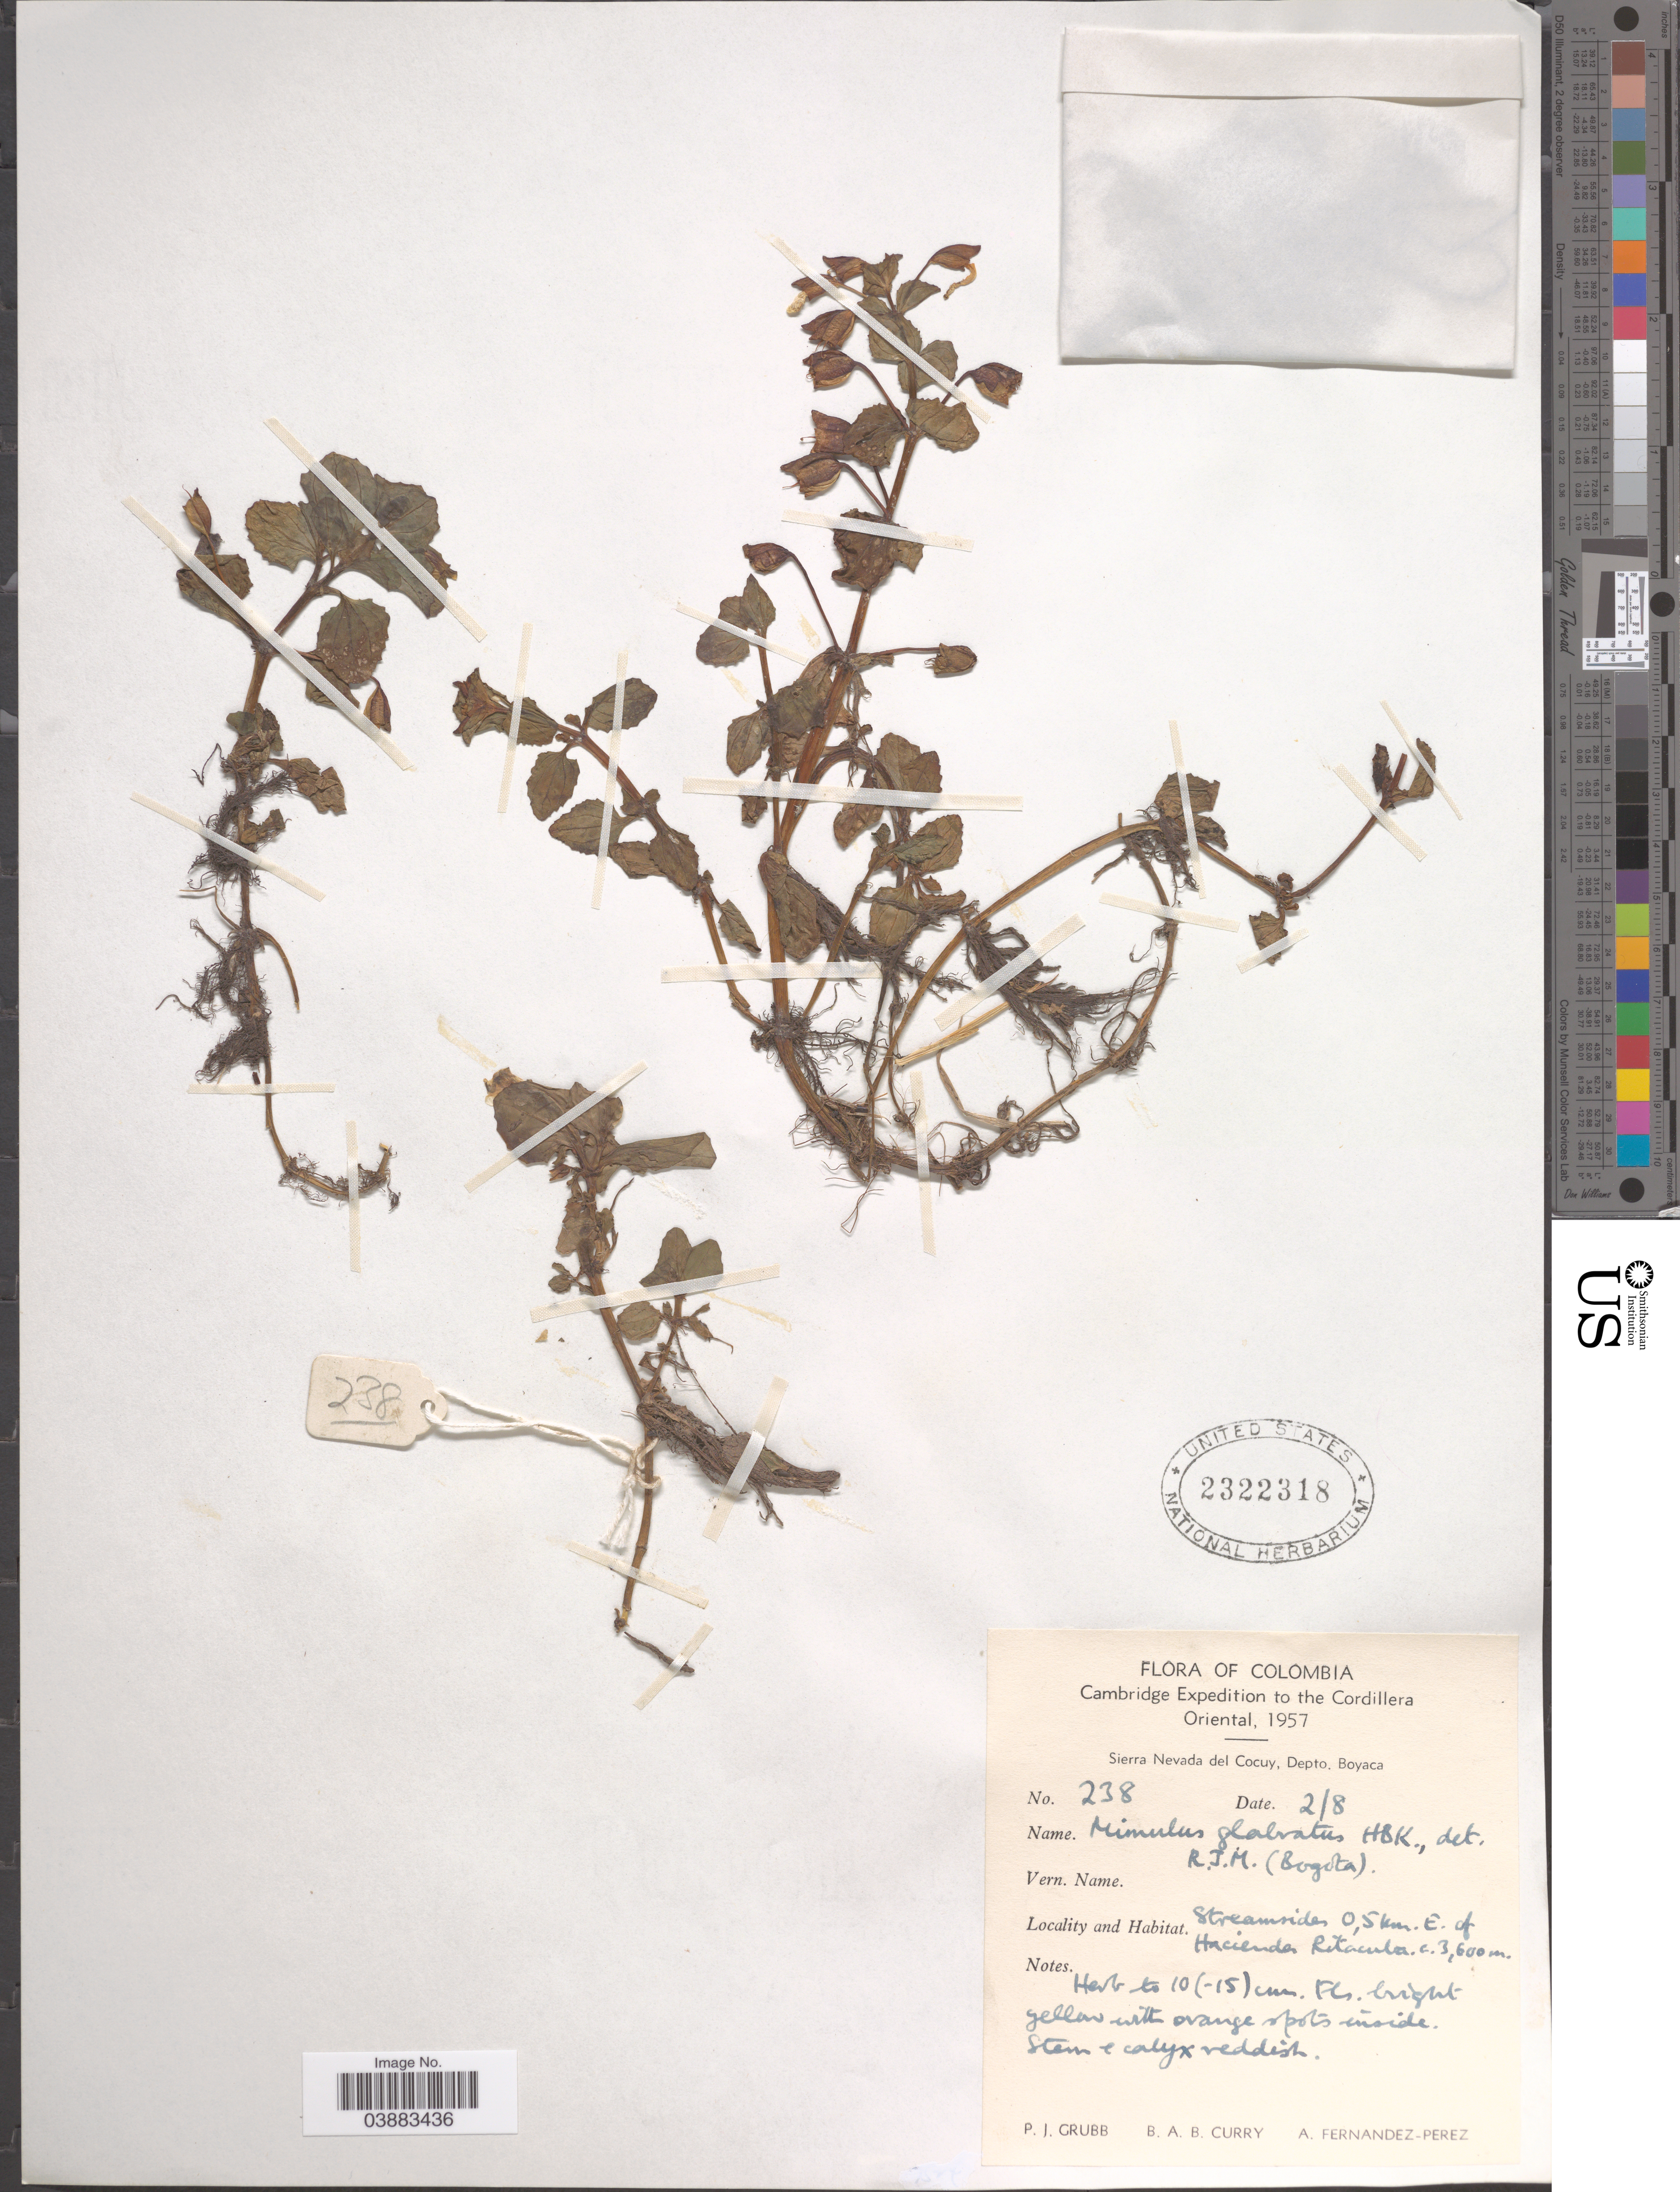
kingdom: Plantae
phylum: Tracheophyta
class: Magnoliopsida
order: Lamiales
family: Phrymaceae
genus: Mimulus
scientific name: Mimulus glabratus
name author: Kunth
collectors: P. J. Grubb, B. A. B. Curry & A. Fernández-Pérez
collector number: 238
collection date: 1957-08-02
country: Colombia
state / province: Boyacá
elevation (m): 3600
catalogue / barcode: US 2322318